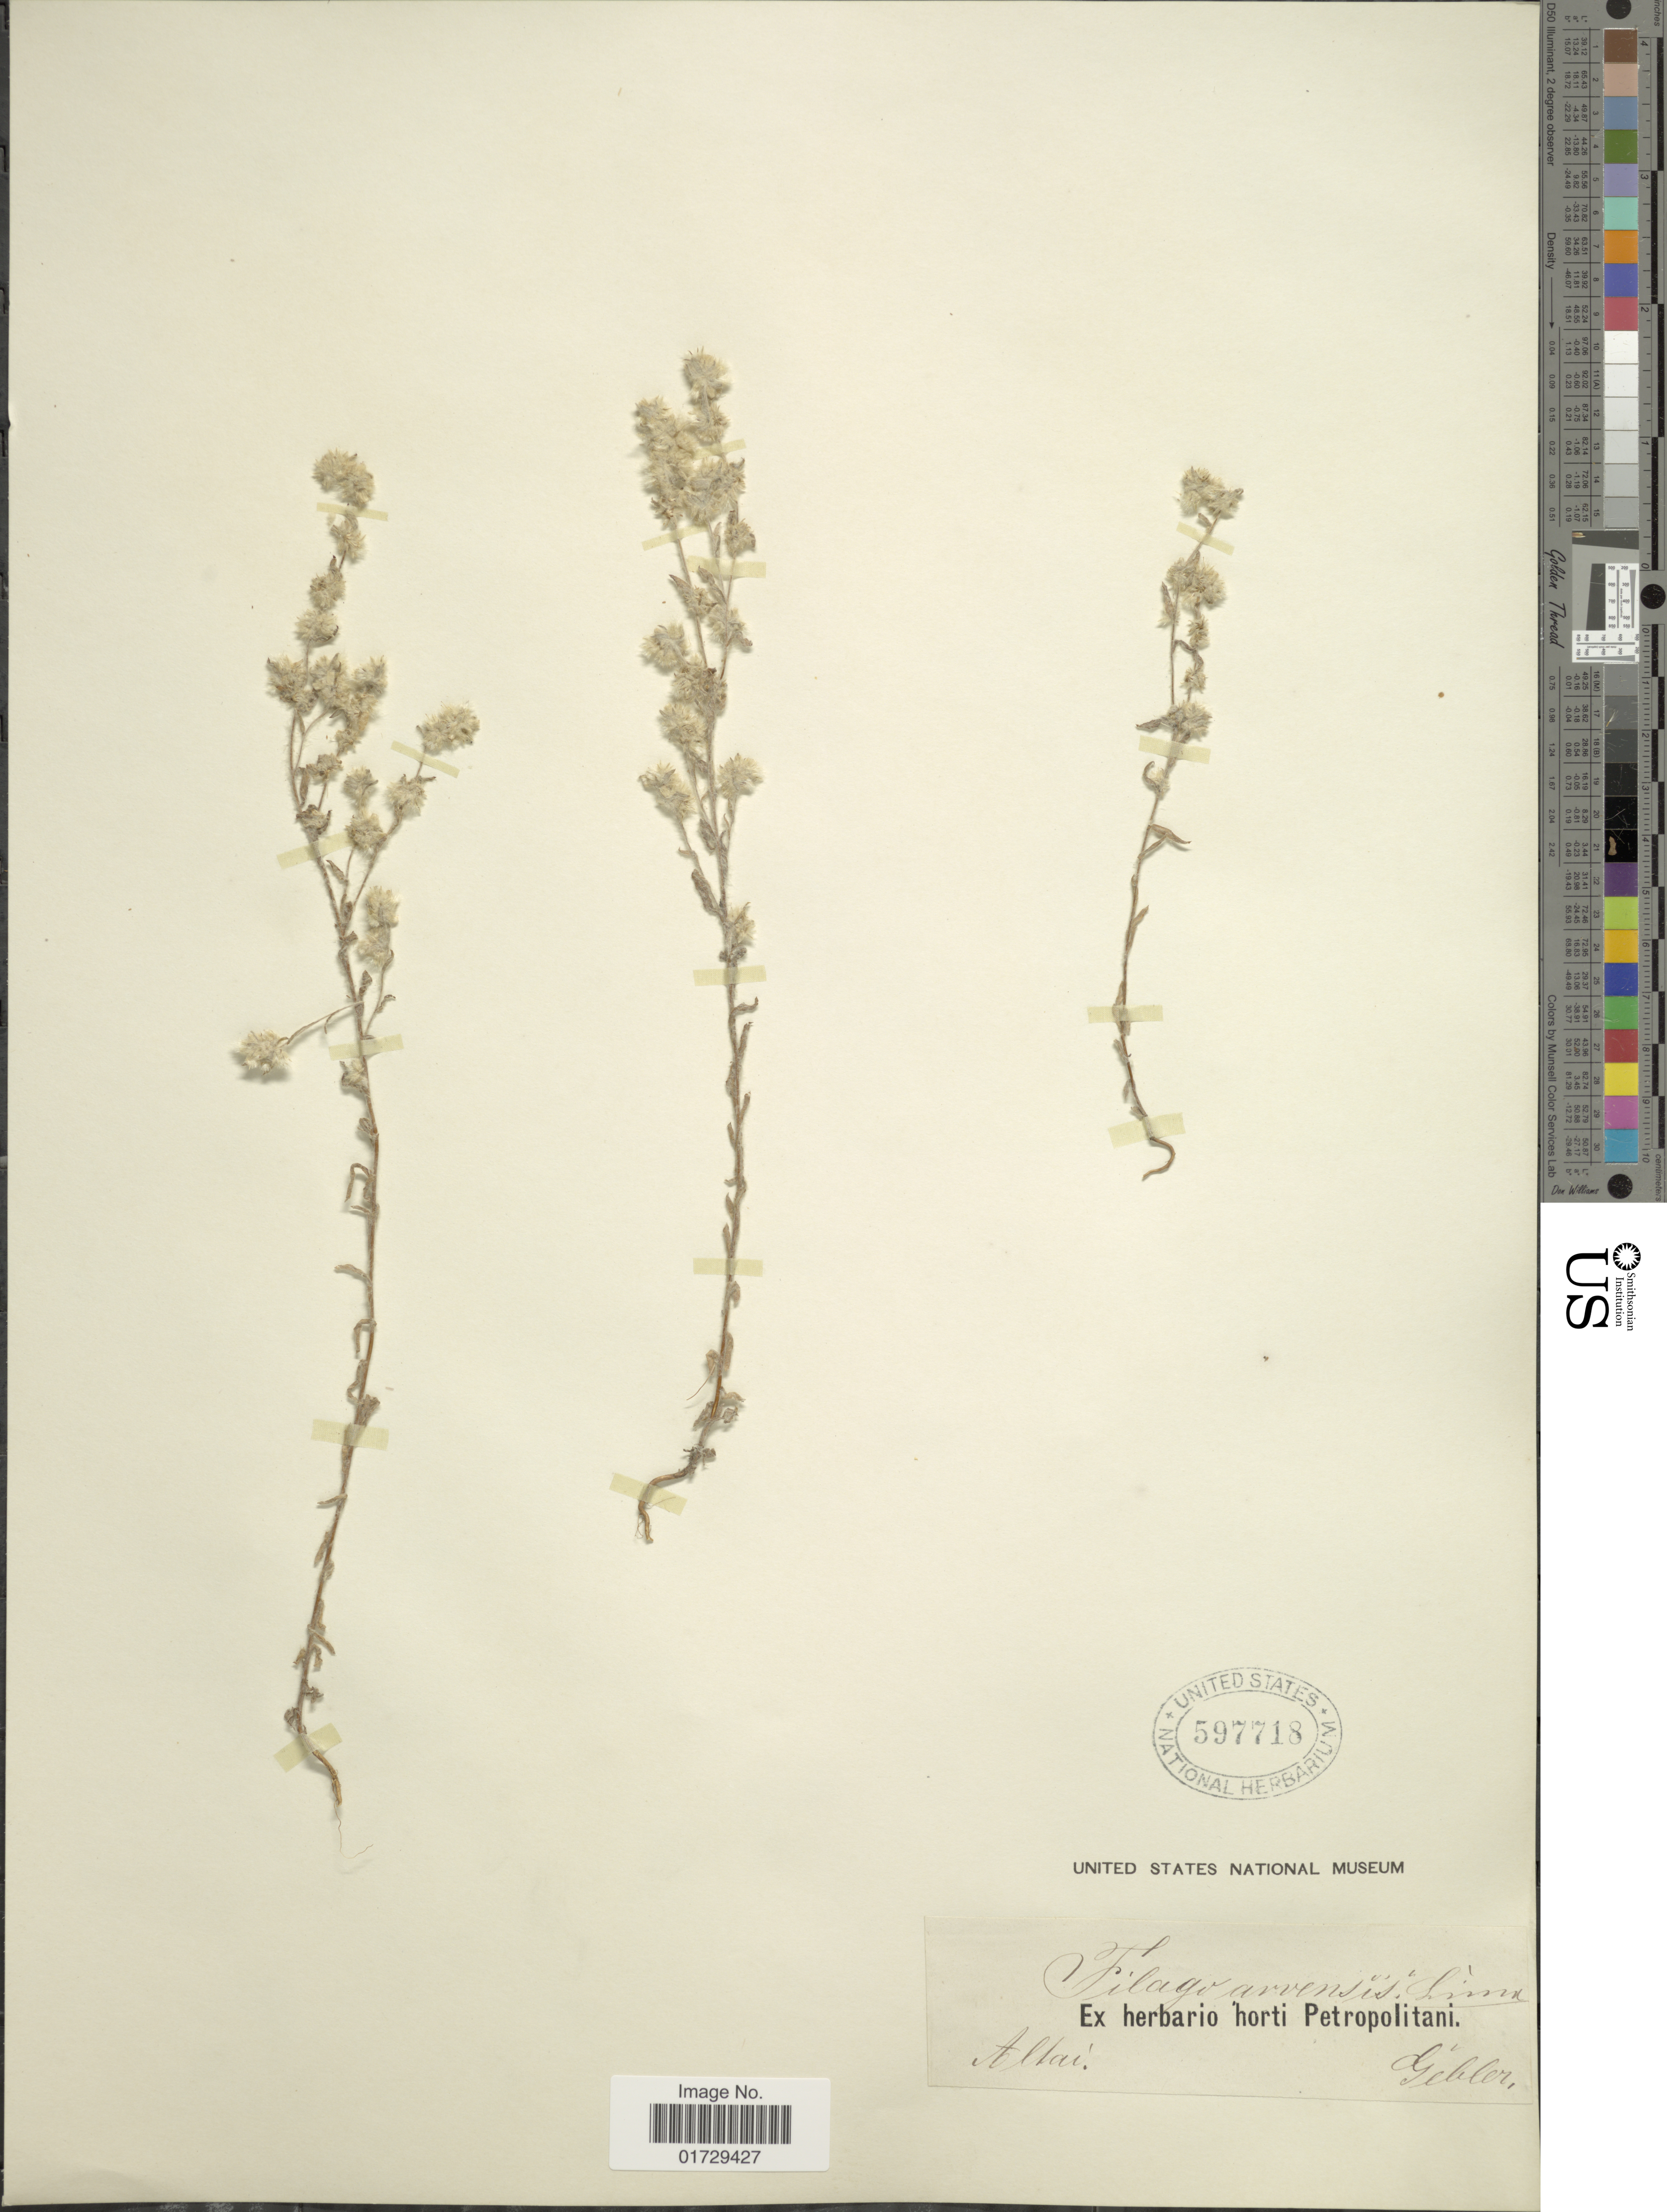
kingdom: Plantae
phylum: Tracheophyta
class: Magnoliopsida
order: Asterales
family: Asteraceae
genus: Filago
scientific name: Filago arvensis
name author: L.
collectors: Gebler, --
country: Russian Federation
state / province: Altai Republic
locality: Altai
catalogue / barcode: US 597718